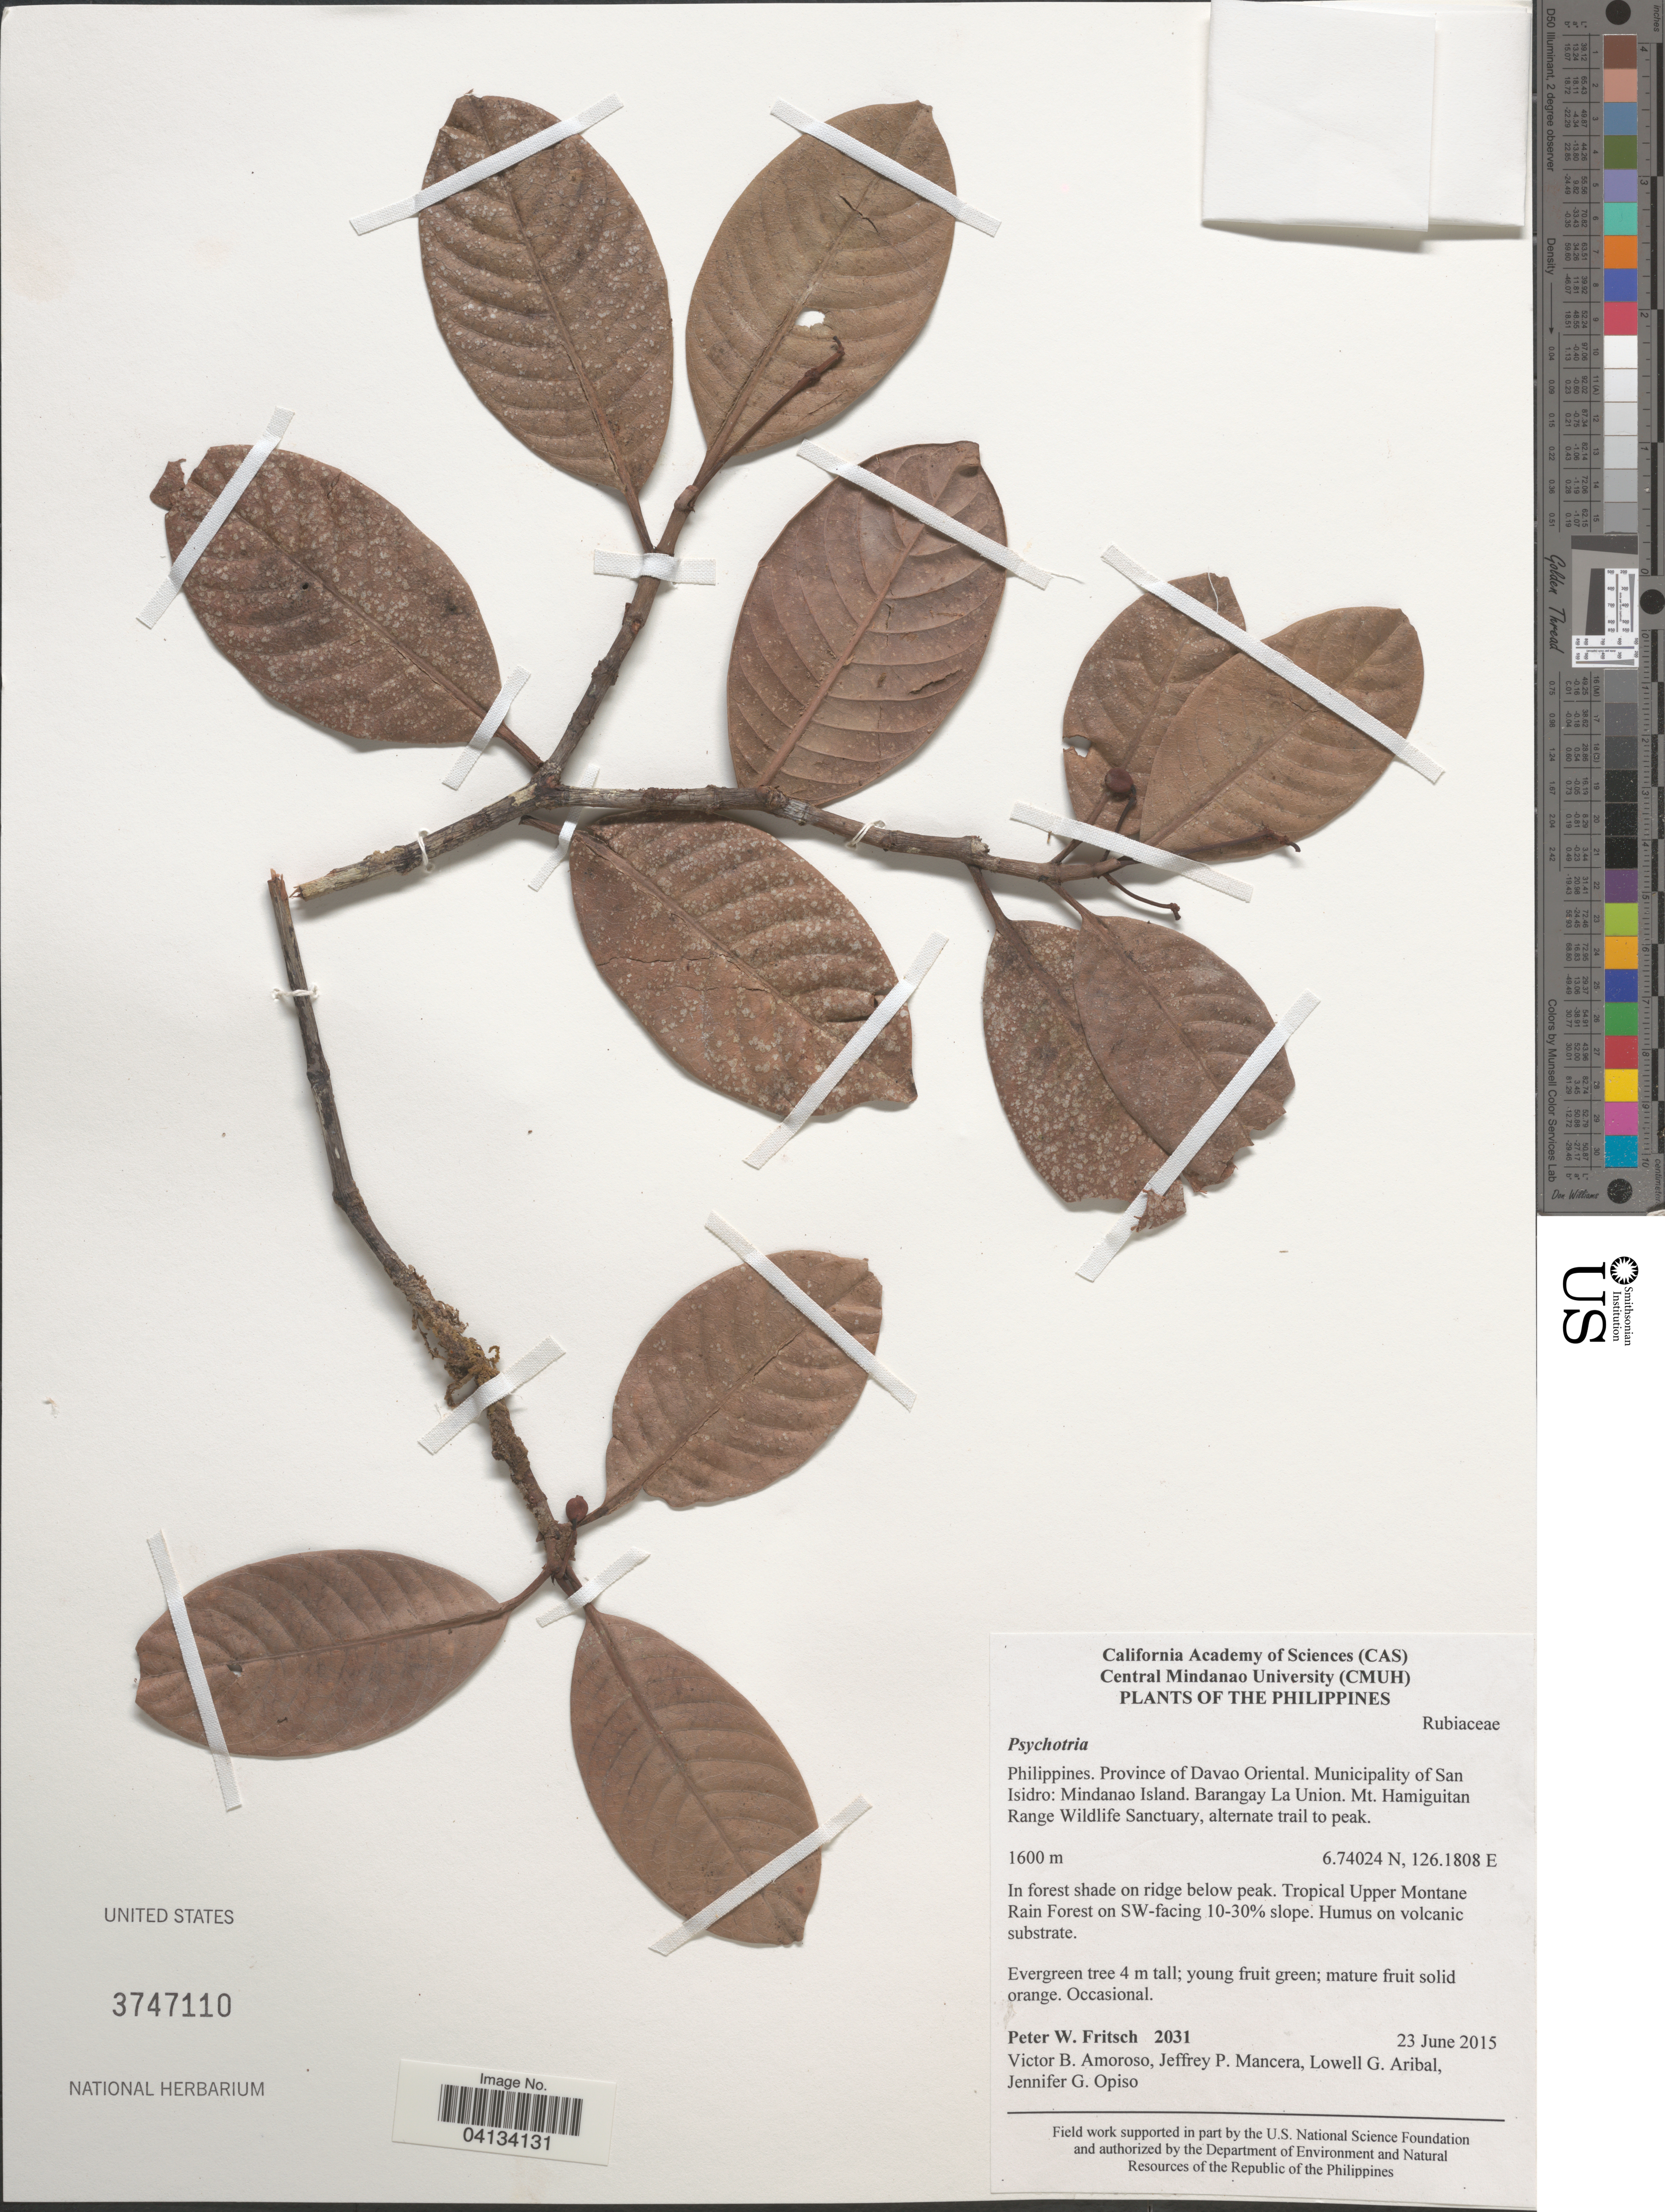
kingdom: Plantae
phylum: Tracheophyta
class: Magnoliopsida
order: Gentianales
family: Rubiaceae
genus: Psychotria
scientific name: Psychotria sp.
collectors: P. W. Fritsch, V. Amoroso, J. Mancera, L. Aribal & J. Opiso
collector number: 2031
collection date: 2015-06-23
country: Philippines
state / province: Davao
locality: Province of Davao Oriental. Municipality of San Isidro: Mindanao Island. Barangay La Union. Mt. Hamiguitan Range Wildlife Sanctuary. Tropical Upper Montane Rain Forest on SW-facing 10-30% slope.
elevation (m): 1600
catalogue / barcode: US 3747110